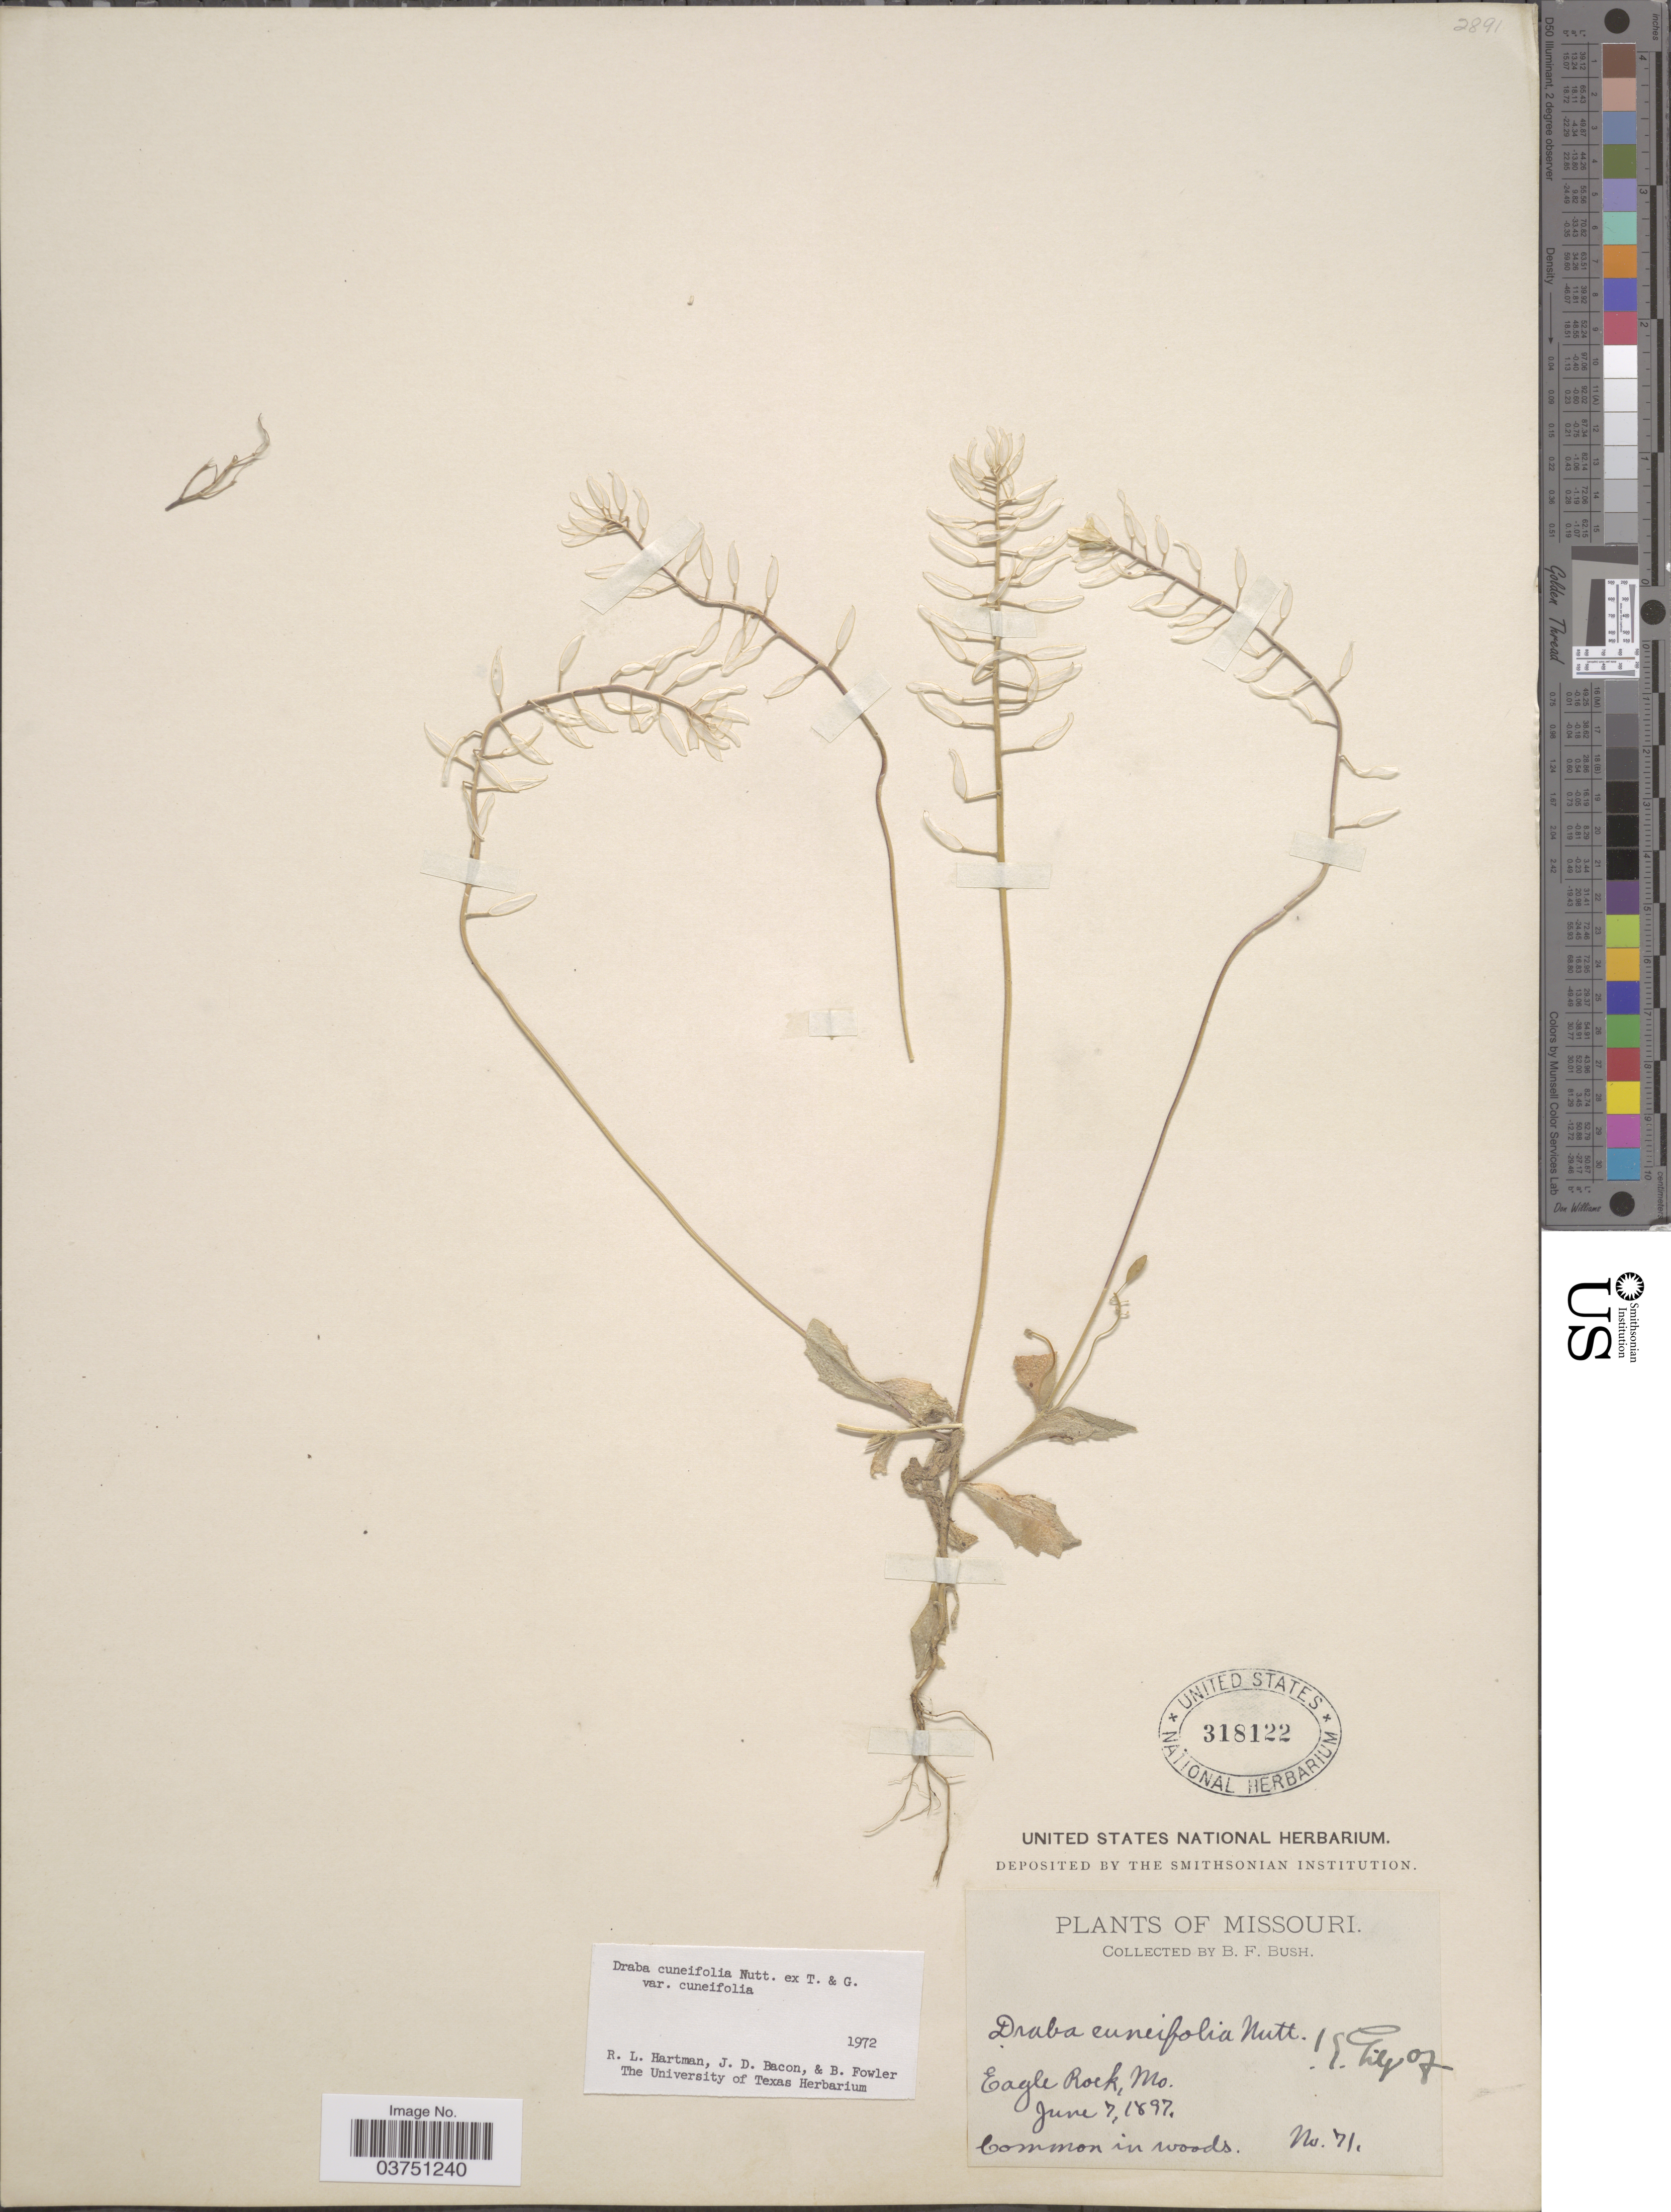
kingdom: Plantae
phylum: Tracheophyta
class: Magnoliopsida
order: Brassicales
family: Brassicaceae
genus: Draba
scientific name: Draba cuneifolia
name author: Nutt.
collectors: B. F. Bush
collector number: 71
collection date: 1897-06-07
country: United States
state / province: Missouri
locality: Eagle Rock.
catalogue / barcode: US 318122